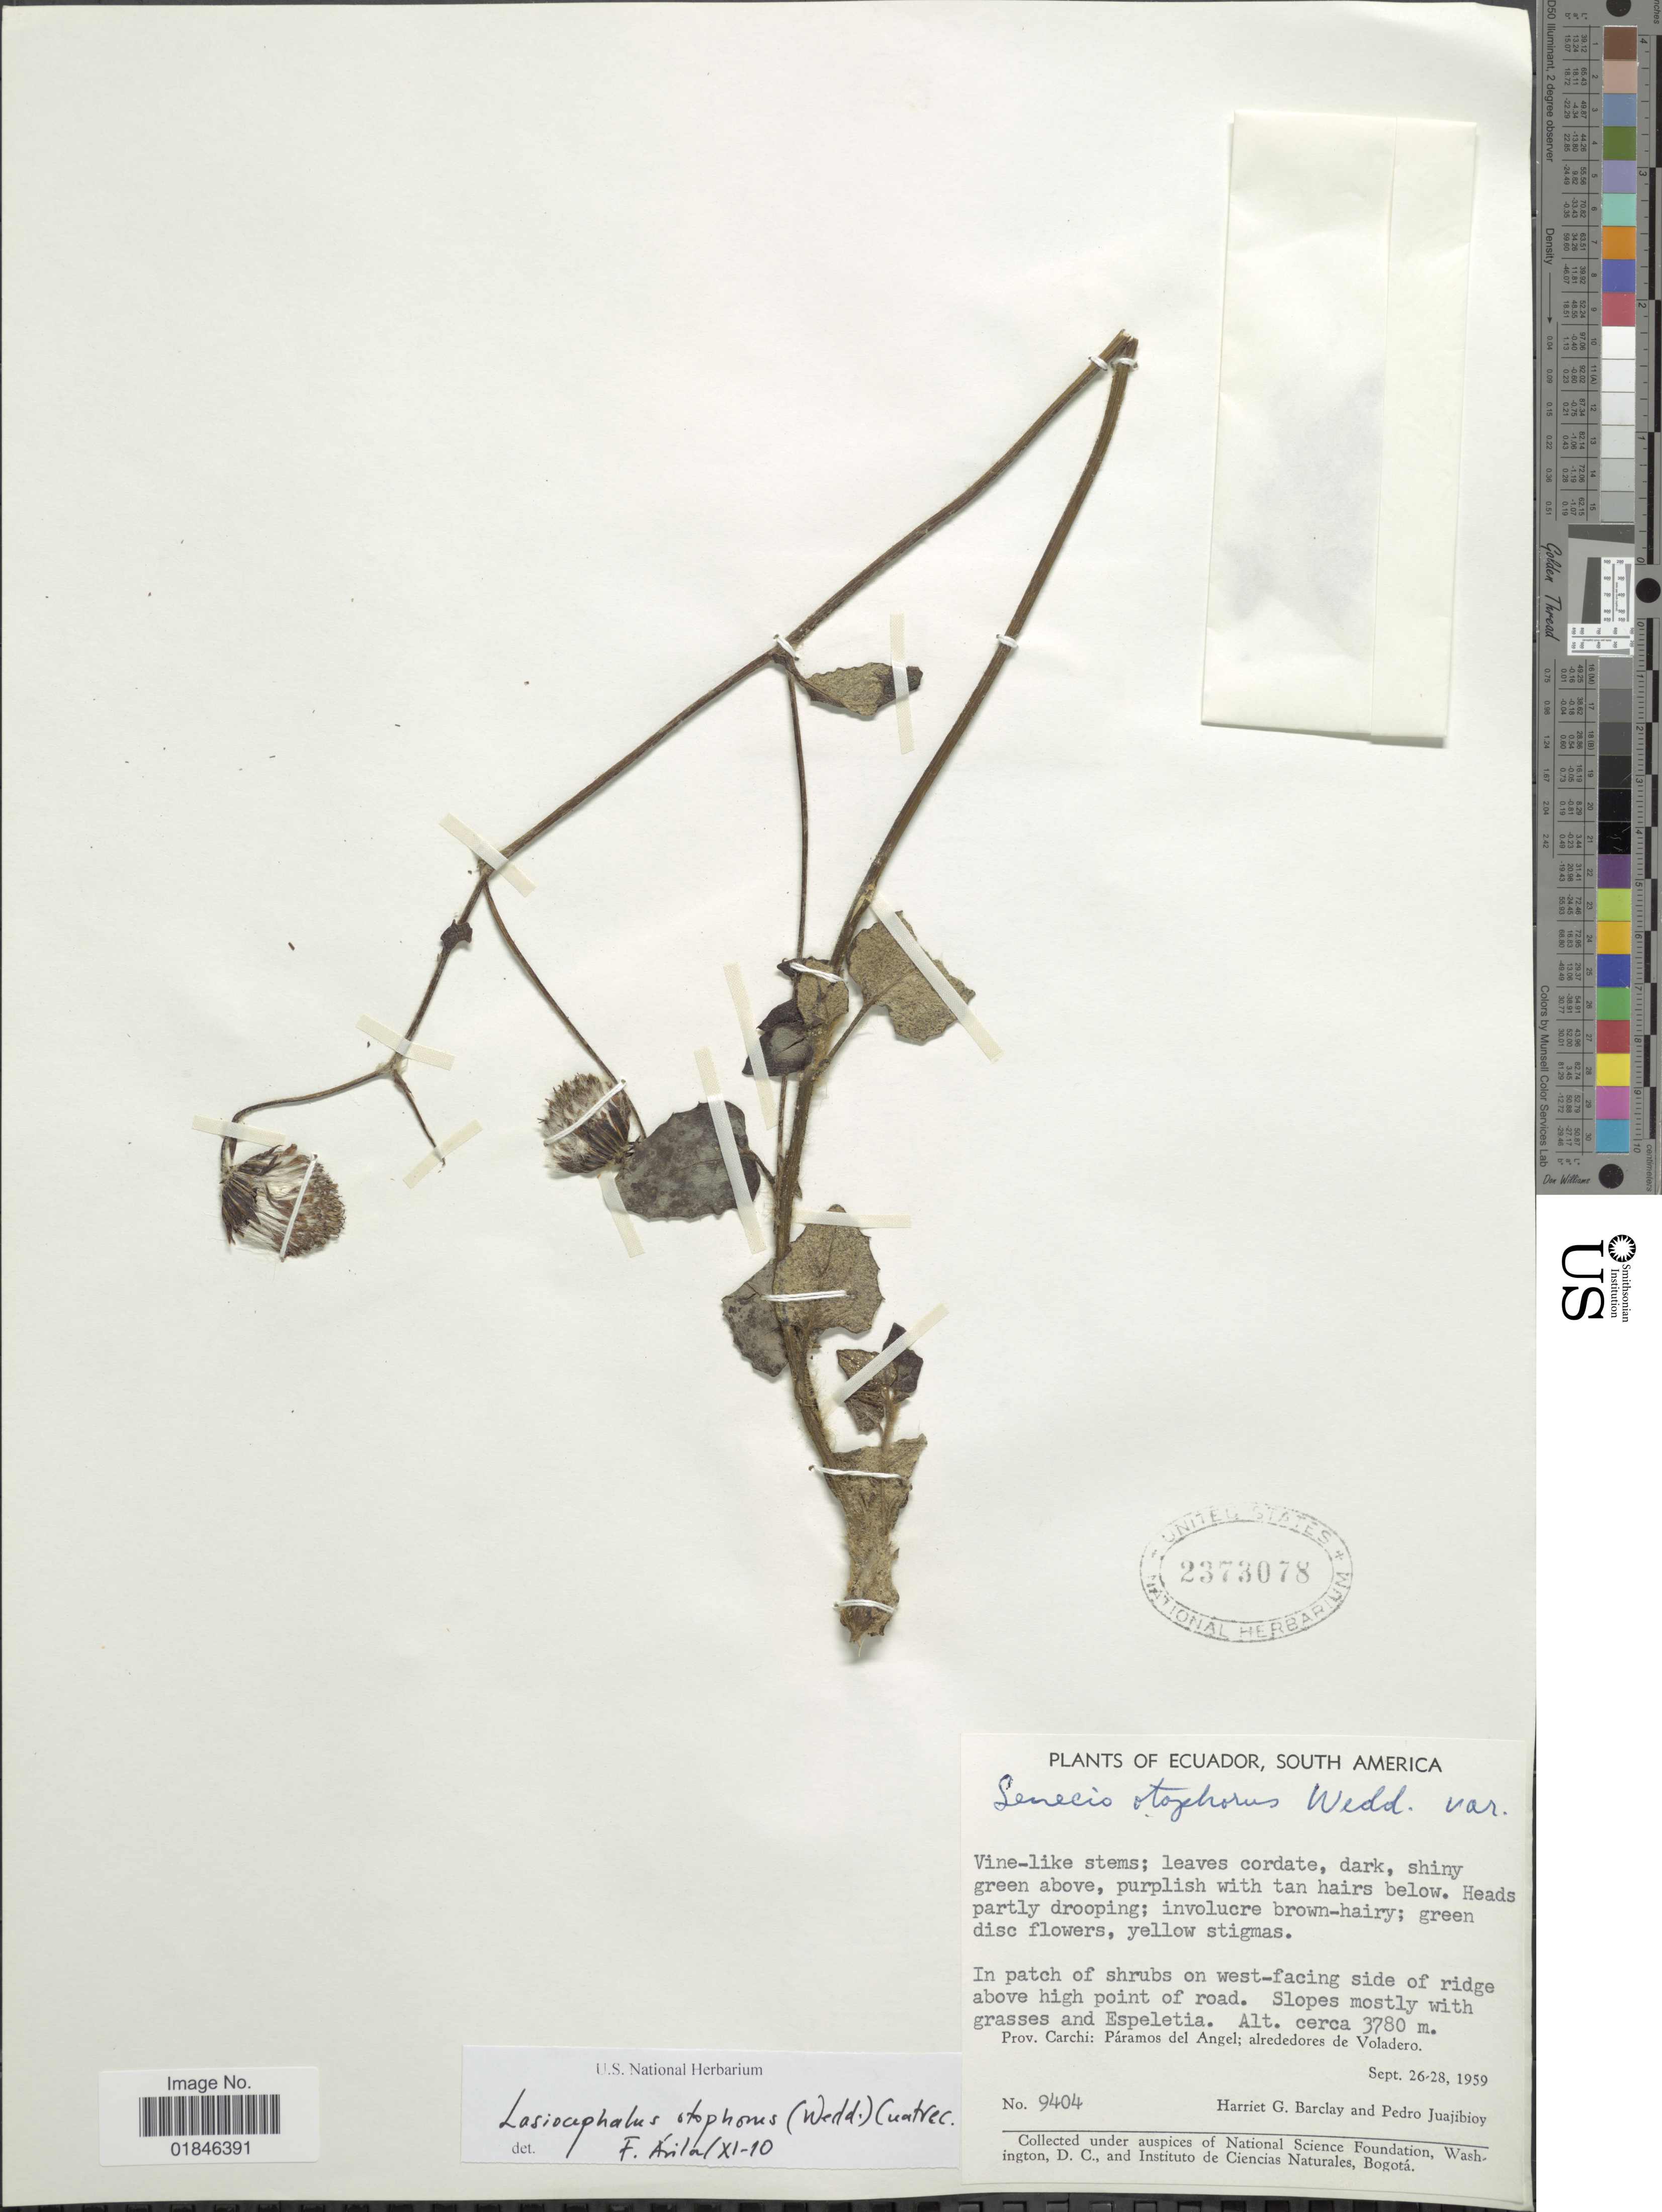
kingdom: Plantae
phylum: Tracheophyta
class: Magnoliopsida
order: Asterales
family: Asteraceae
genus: Senecio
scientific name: Senecio otophorus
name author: Wedd.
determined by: Salomon, Luciana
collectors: H. G. Barclay & P. Juajibioy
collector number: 9404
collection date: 1959-09-26/1959-09-28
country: Ecuador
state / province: Carchi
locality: Prov. Carchi: Paramos del Angel; alrededores de Voladero.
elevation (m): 3780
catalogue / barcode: US 2373078